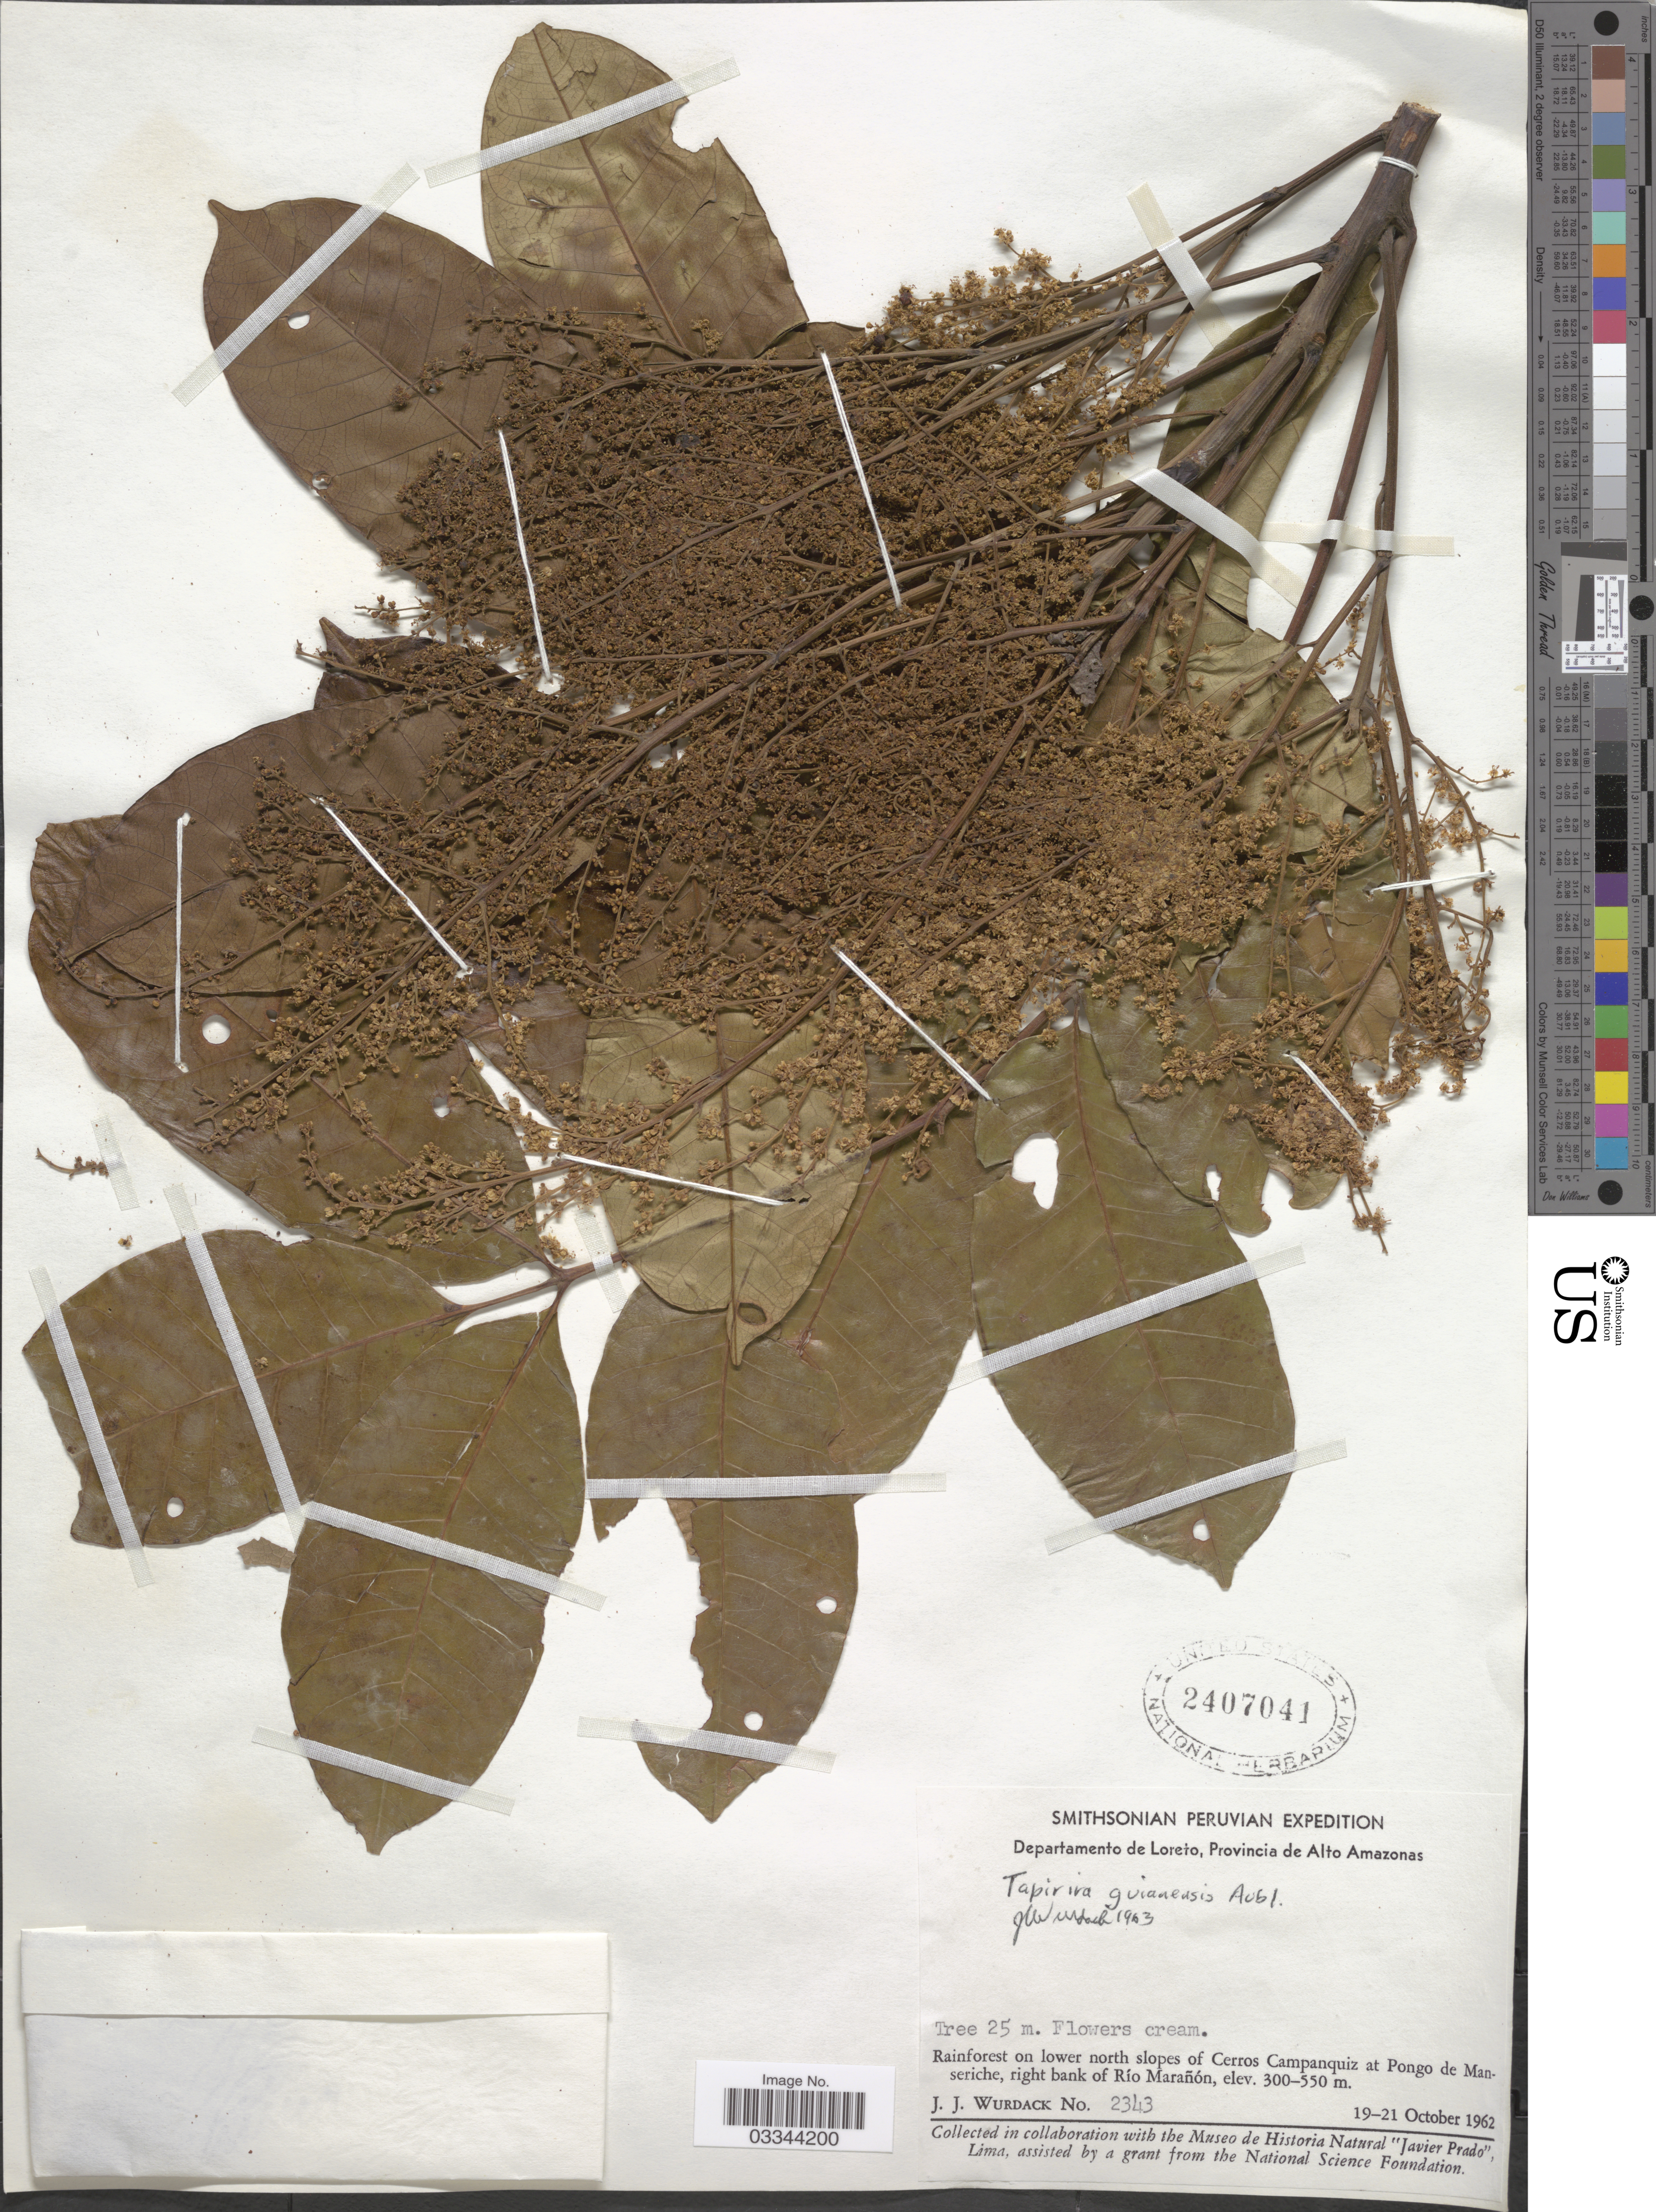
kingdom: Plantae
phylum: Tracheophyta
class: Magnoliopsida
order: Sapindales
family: Anacardiaceae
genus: Tapirira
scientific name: Tapirira guianensis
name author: Aubl.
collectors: J. J. Wurdack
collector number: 2343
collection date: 1962-10-19/1962-10-21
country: Peru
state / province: Loreto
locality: Departamento Loreto, Provincia de Alto Amazonas. Rainforest on lower north slopes of Cerros Campanquiz at Pongo de Maneriche, right bank of Río Marañón.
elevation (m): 300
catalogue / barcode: US 2407041